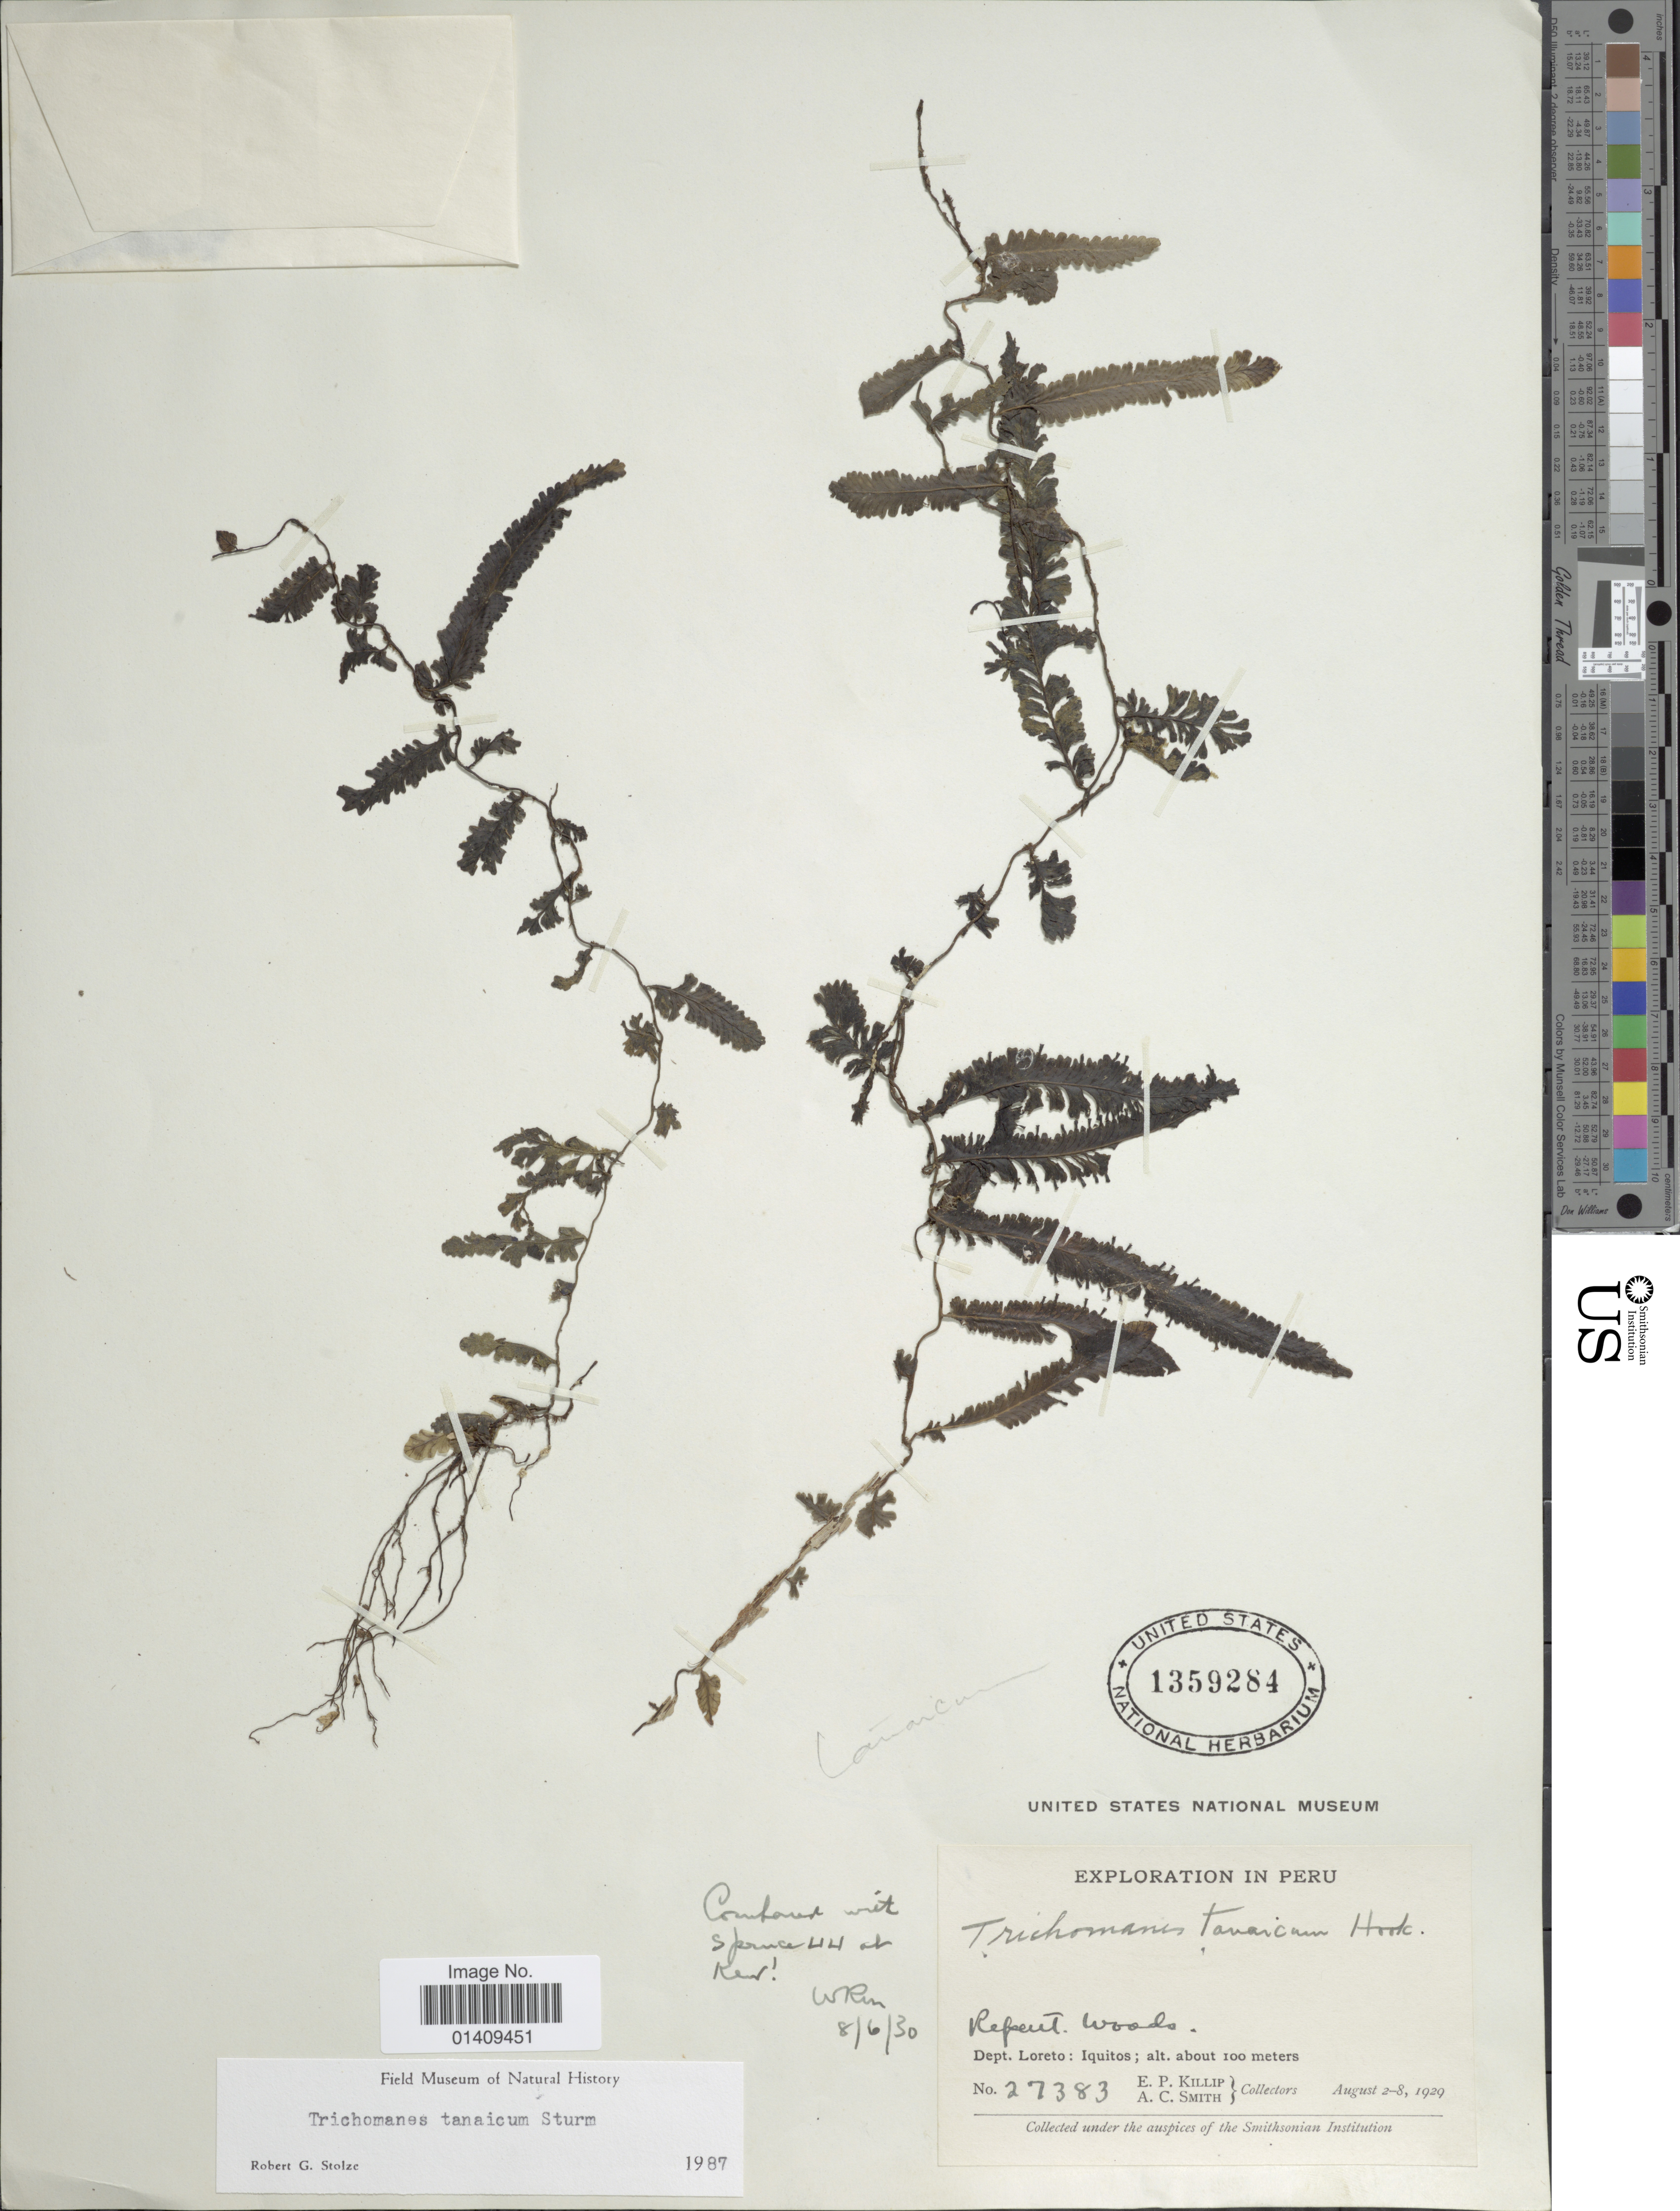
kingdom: Plantae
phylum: Tracheophyta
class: Polypodiopsida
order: Hymenophyllales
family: Hymenophyllaceae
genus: Trichomanes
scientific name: Trichomanes tanaicum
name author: Hook. ex J.W. Sturm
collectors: E. P. Killip & A. C. Smith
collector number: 27383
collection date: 1929-08-02/1929-08-08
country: Peru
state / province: Loreto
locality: Dept. Loreto Iquitos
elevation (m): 100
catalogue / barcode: US 1359284